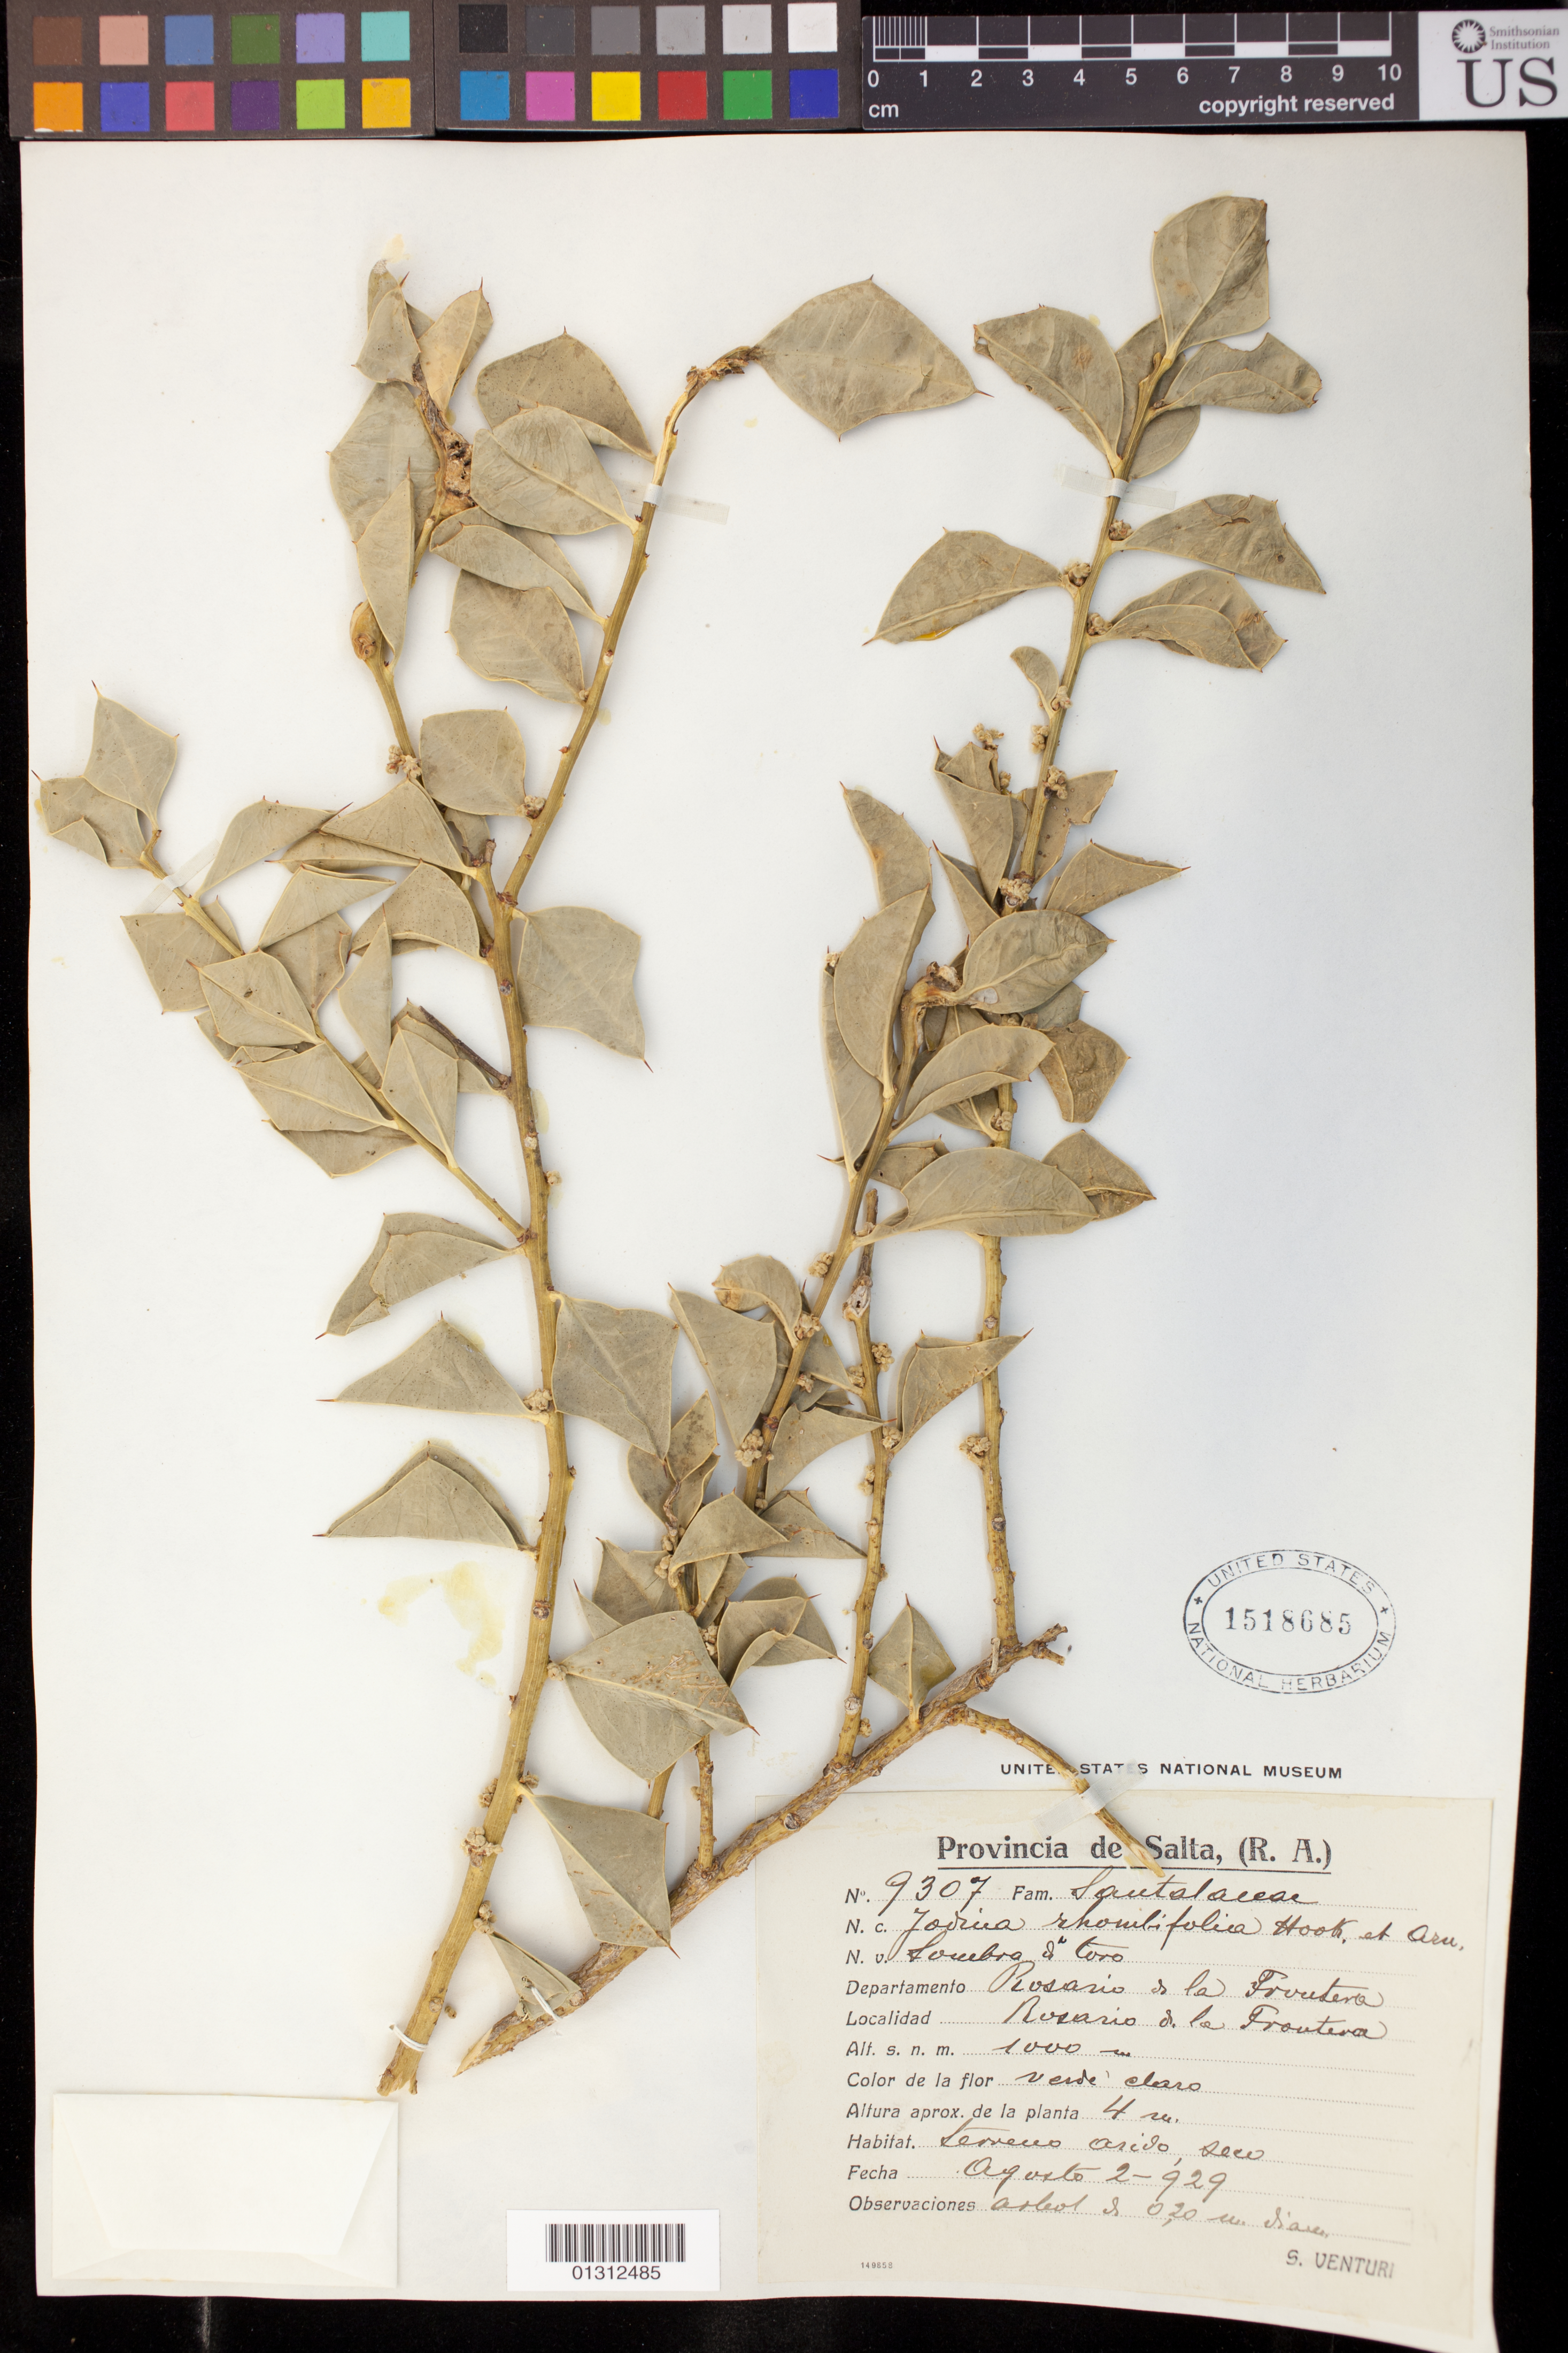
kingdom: Plantae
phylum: Tracheophyta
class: Magnoliopsida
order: Santalales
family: Cervantesiaceae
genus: Jodina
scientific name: Jodina rhombifolia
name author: (Hook. & Arn.) Reissek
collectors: S. Venturi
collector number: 9307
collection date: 1929-08-02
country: Argentina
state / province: Salta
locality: Rosario de la Frontera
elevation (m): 1000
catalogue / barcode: US 1518685